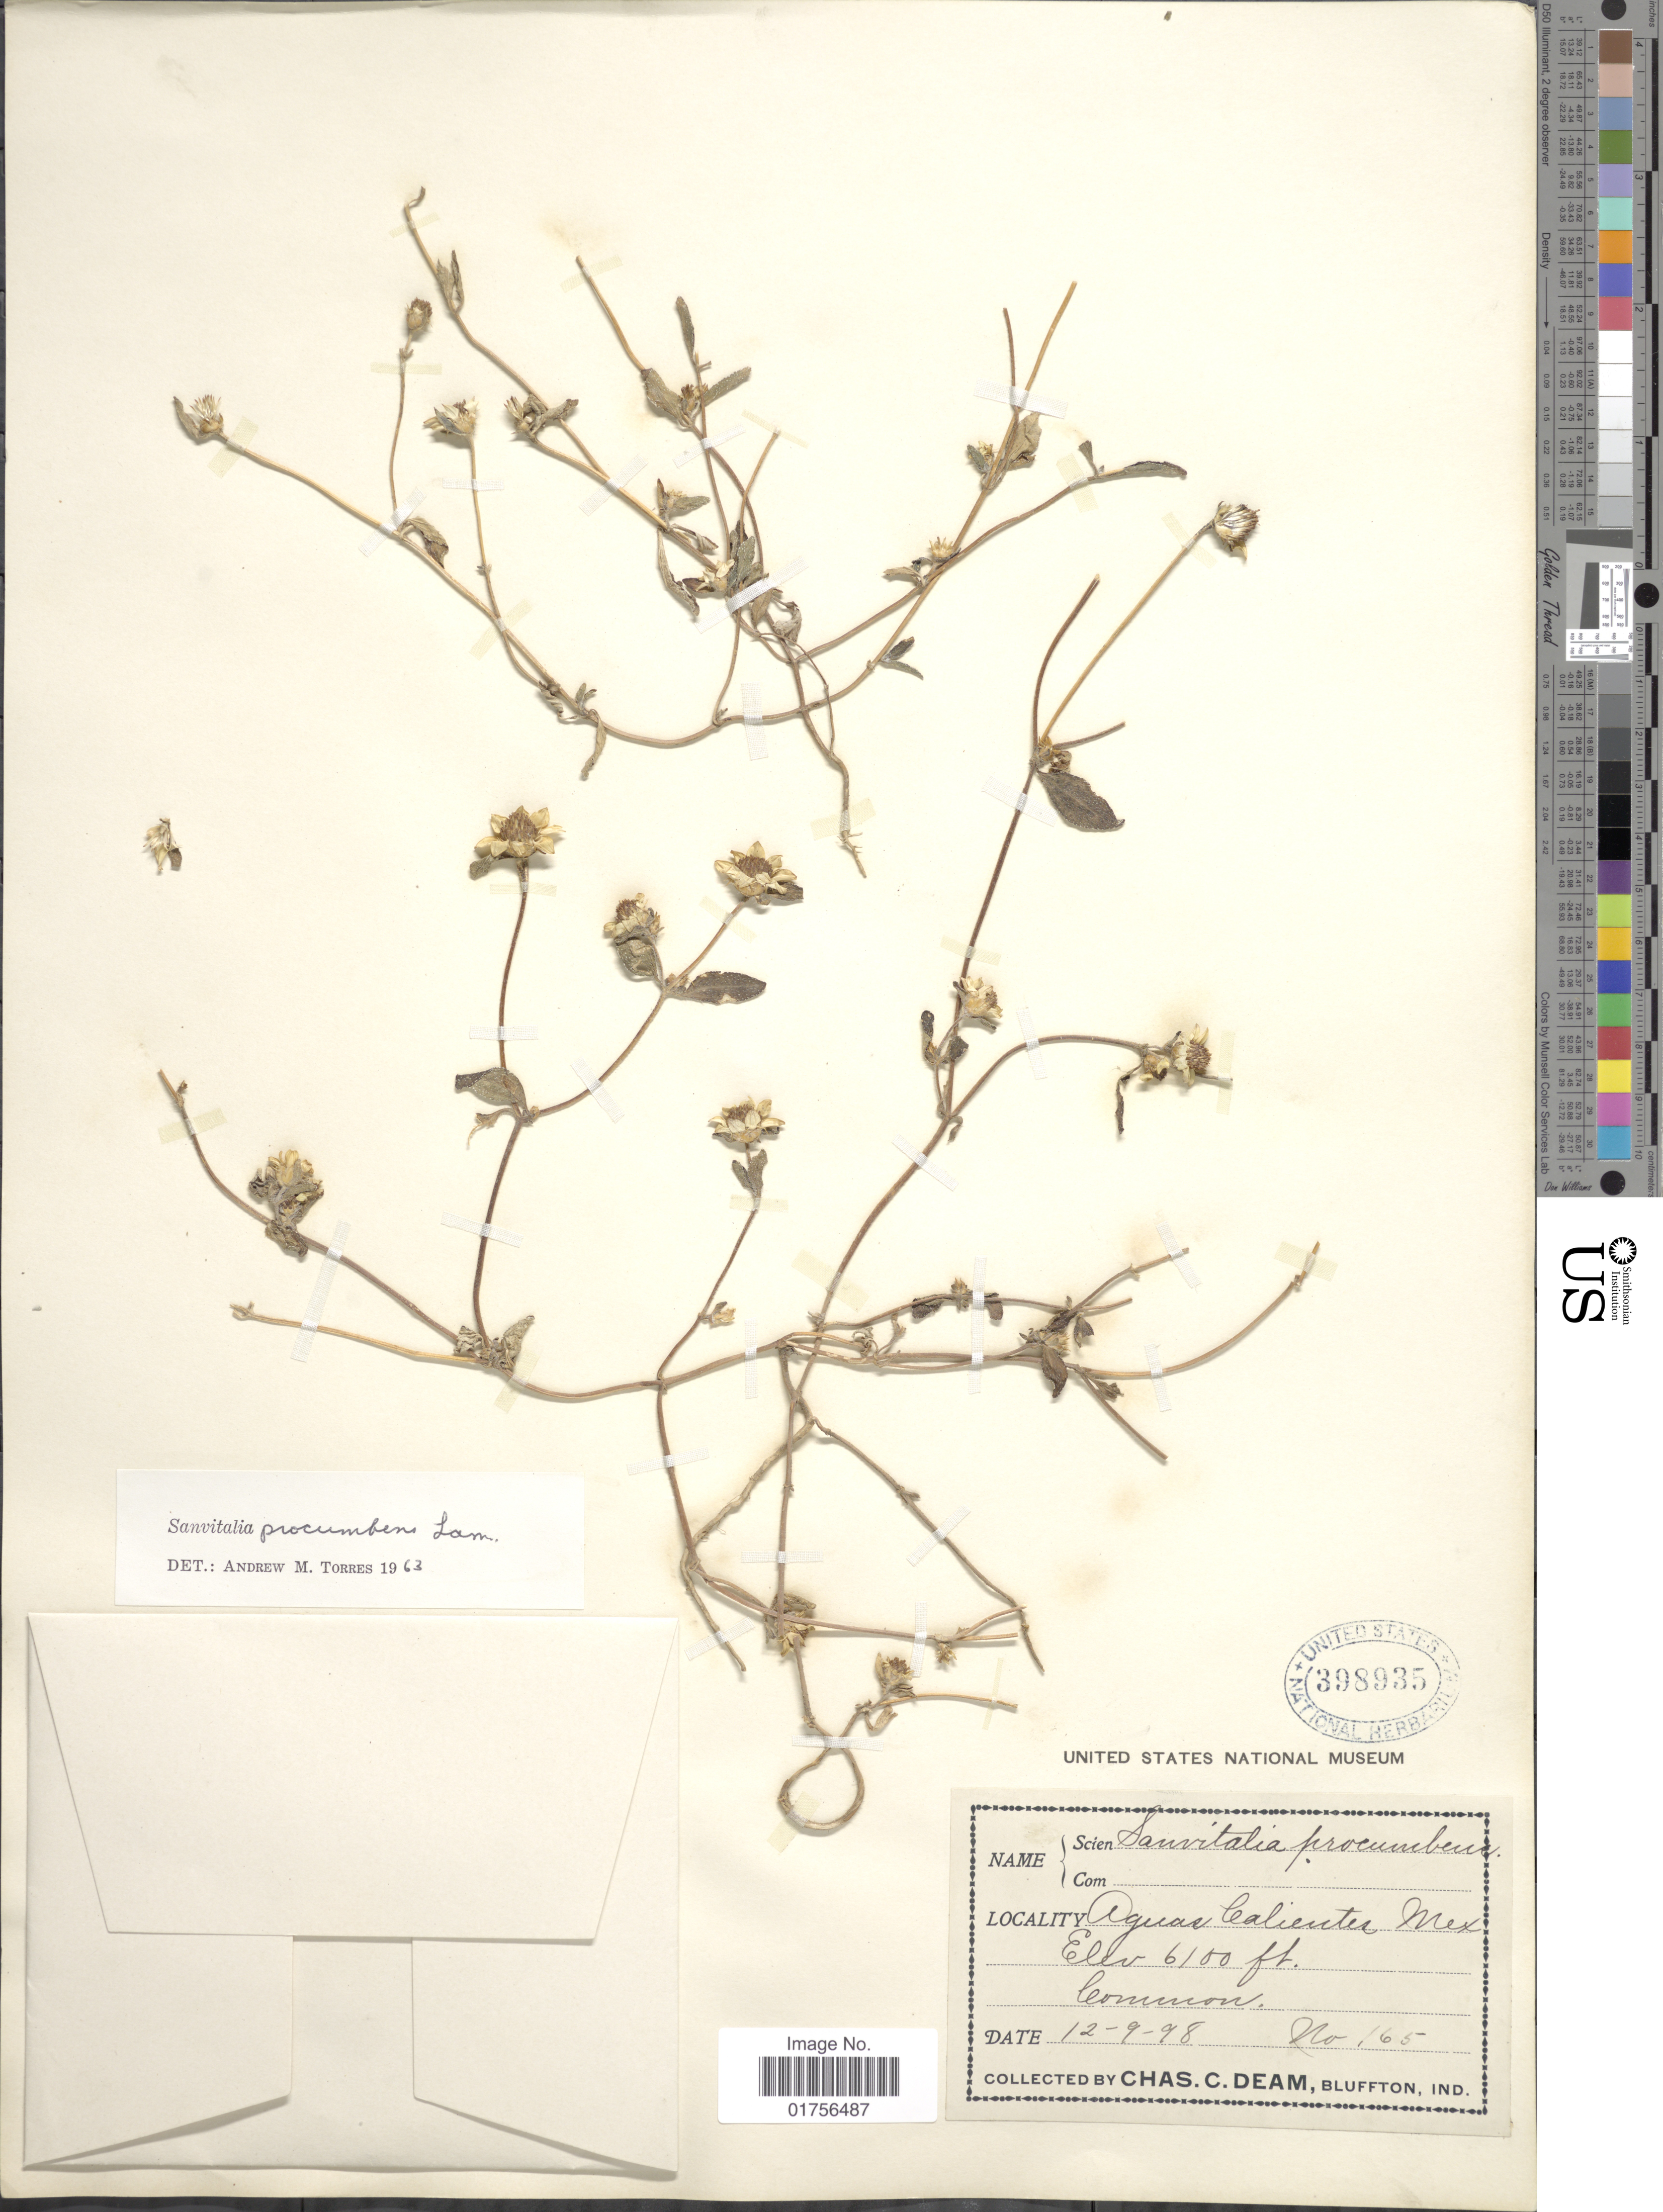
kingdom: Plantae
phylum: Tracheophyta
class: Magnoliopsida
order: Asterales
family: Asteraceae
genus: Sanvitalia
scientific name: Sanvitalia procumbens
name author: Lam.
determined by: Skibicki, Samuel V.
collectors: C. C. Deam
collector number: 165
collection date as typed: Transcribed d/m/y: 12/9/98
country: Mexico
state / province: Aguascalientes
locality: AguasCalientes, Mex.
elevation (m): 1859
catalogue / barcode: US 398935